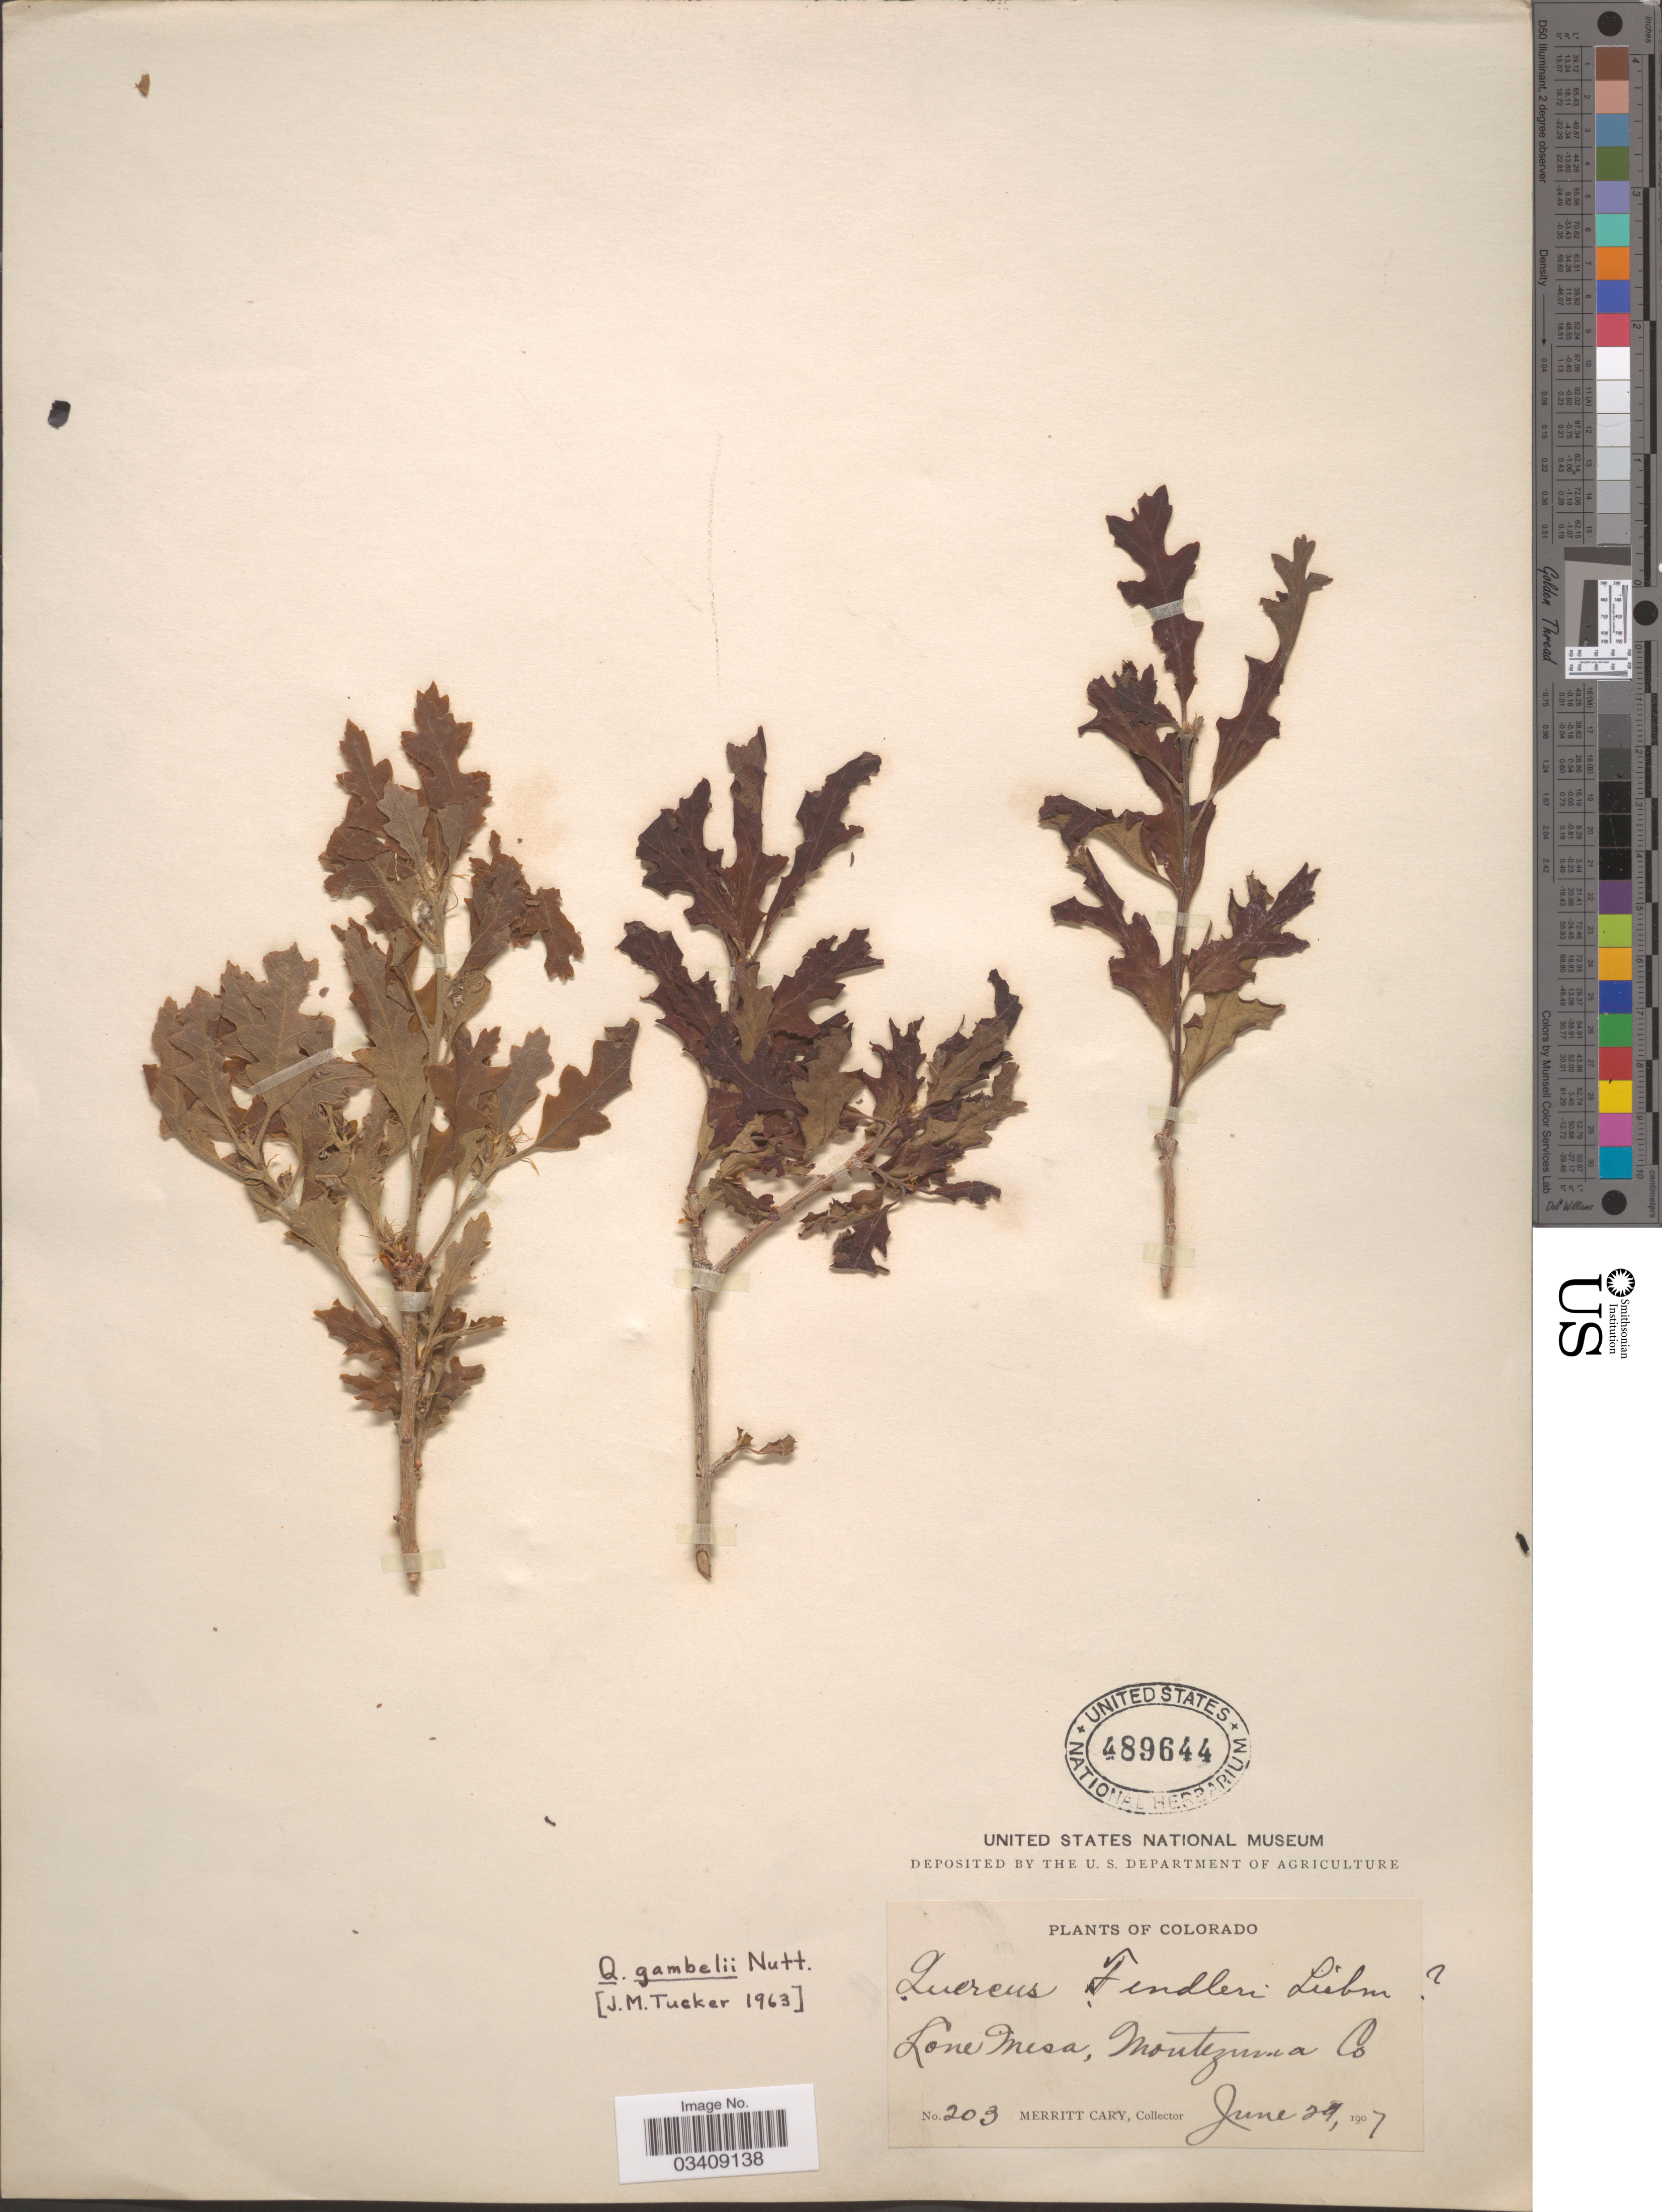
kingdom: Plantae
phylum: Tracheophyta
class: Magnoliopsida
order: Fagales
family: Fagaceae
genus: Quercus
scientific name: Quercus undulata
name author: Torr.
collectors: M. Cary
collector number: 203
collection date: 1907-06-29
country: United States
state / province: Colorado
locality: Lone Mesa, Montezuma Co.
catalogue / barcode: US 489644